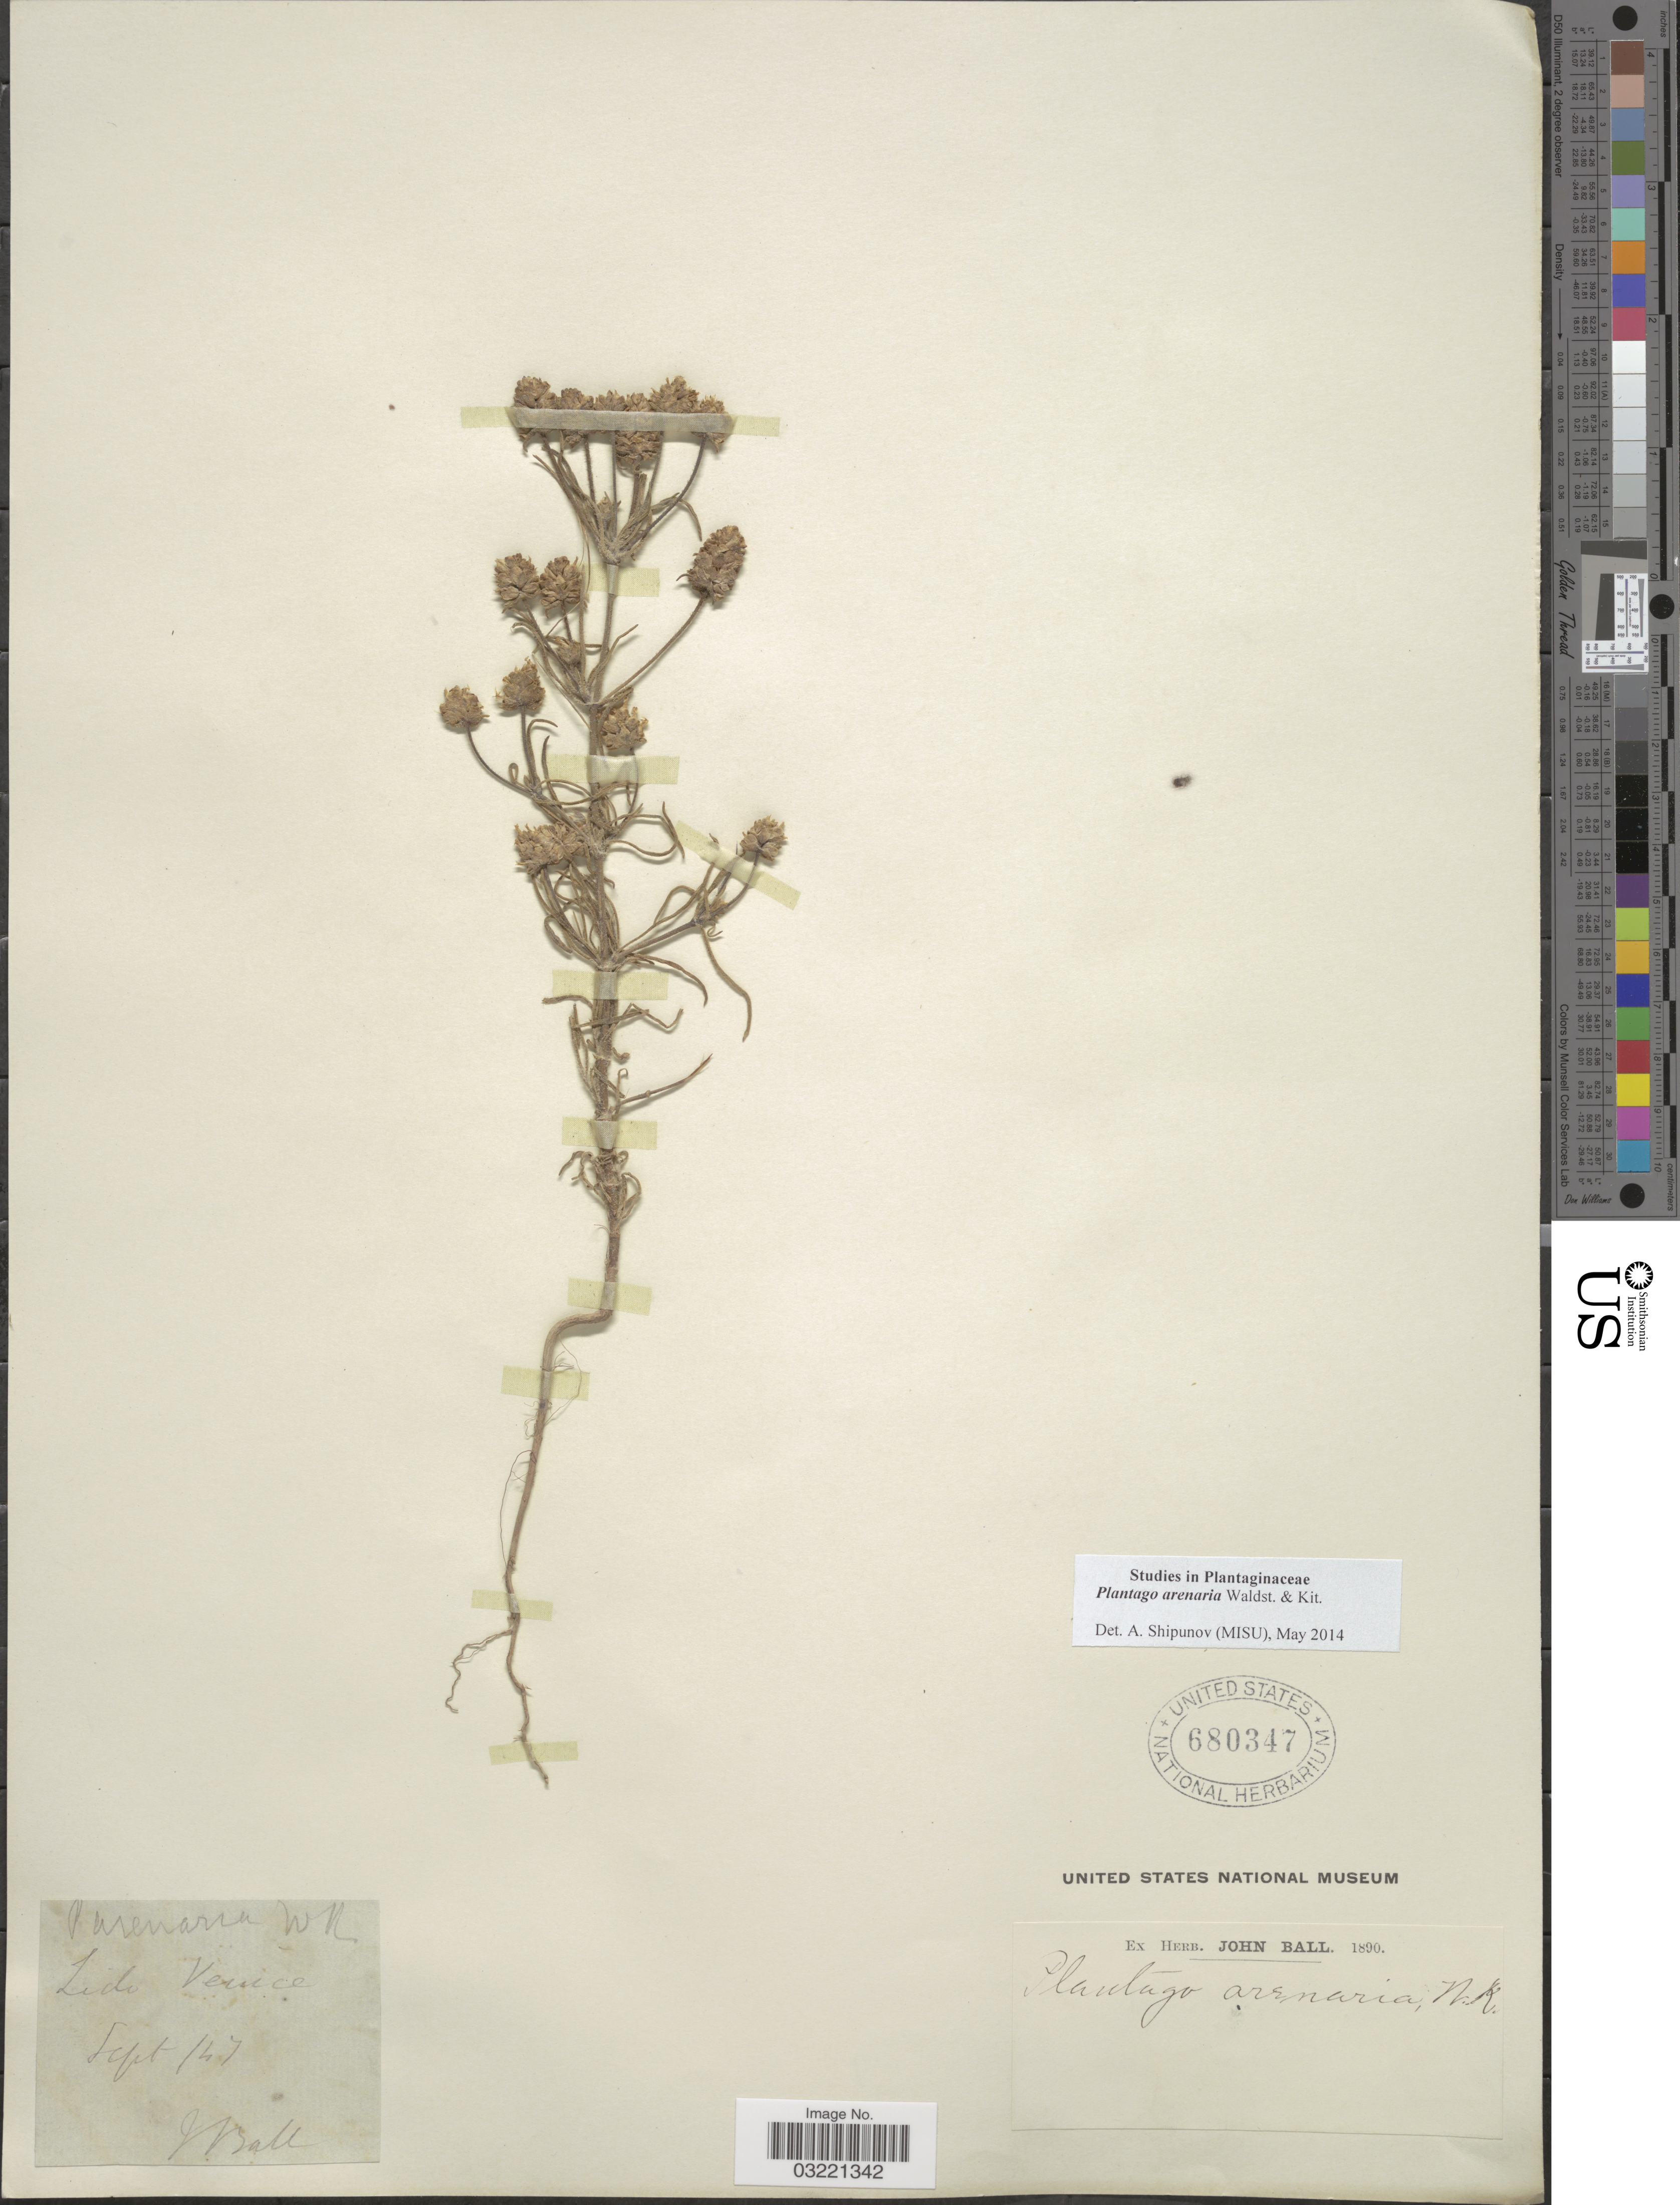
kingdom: Plantae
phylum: Tracheophyta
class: Magnoliopsida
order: Lamiales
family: Plantaginaceae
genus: Plantago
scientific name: Plantago arenaria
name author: Waldst. & Kit.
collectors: J. Ball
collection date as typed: Transcribed d/m/y: /9/47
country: Italy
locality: Lido, Venice.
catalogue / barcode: US 680347